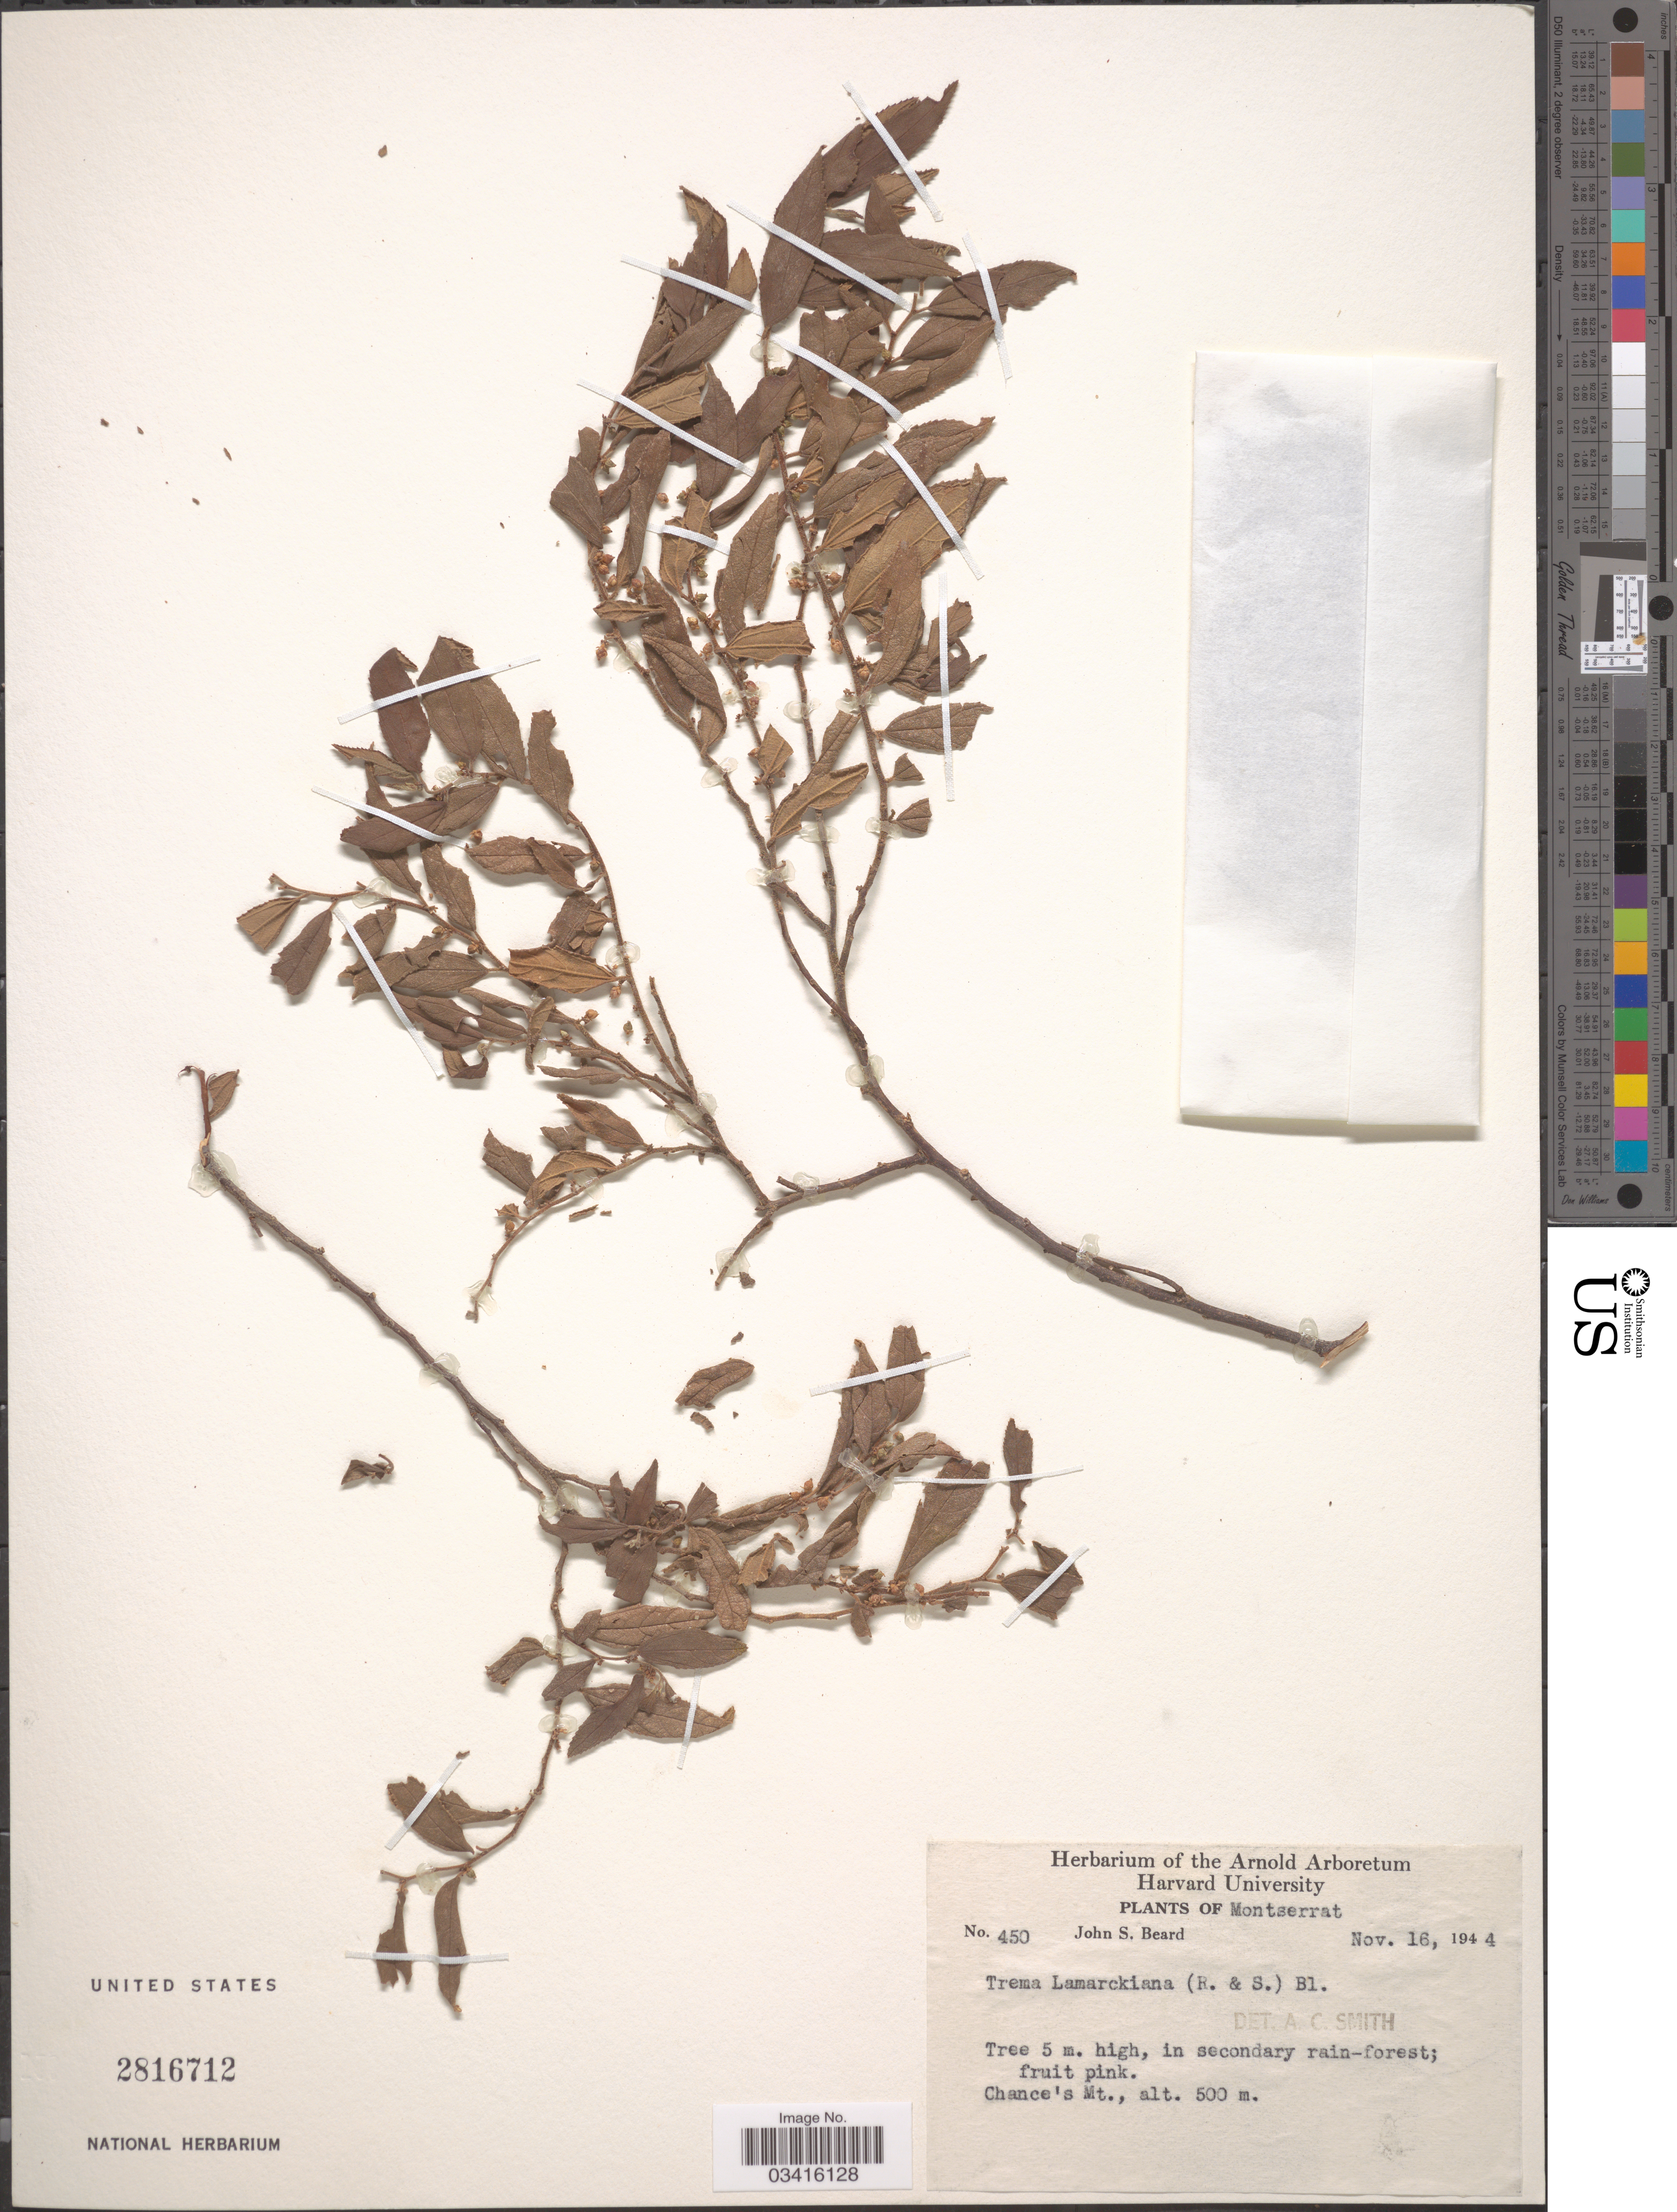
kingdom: Plantae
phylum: Tracheophyta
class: Magnoliopsida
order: Rosales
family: Cannabaceae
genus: Trema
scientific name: Trema lamarckianum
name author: (Schult.) Blume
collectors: J. Beard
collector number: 450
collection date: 1944-11-16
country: Montserrat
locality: Chance's Mt.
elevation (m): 500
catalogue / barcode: US 2816712